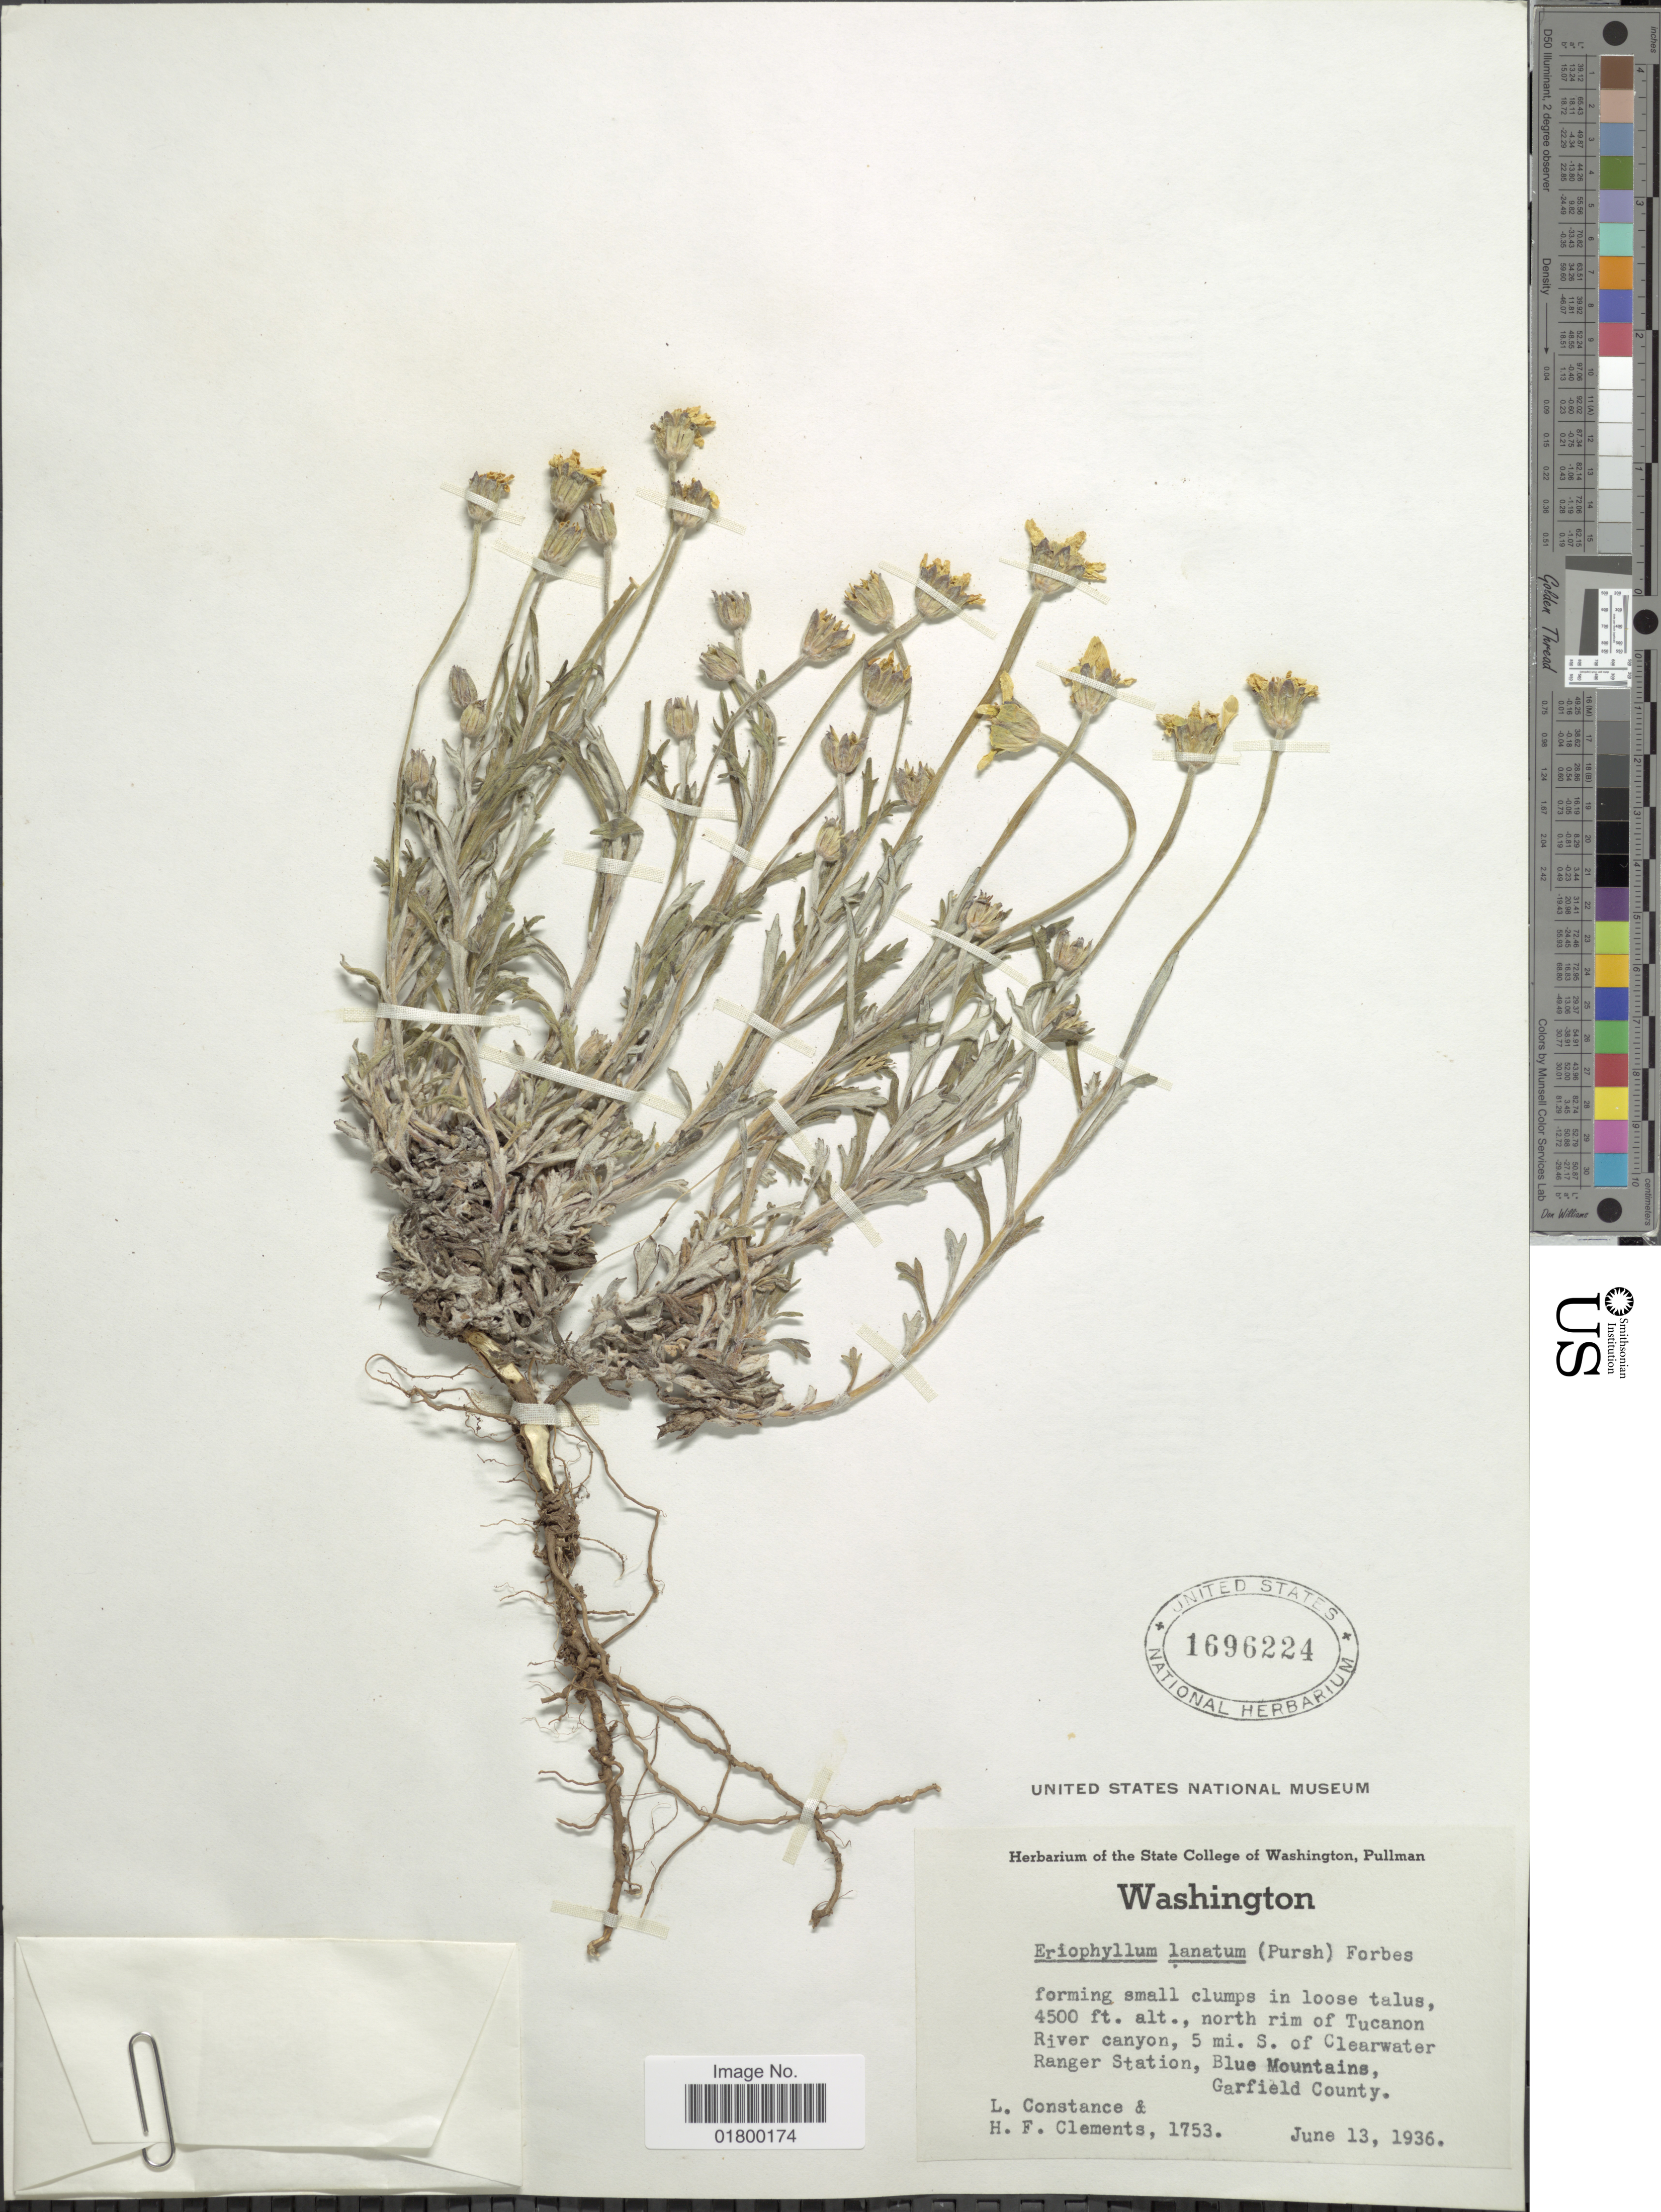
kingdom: Plantae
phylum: Tracheophyta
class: Magnoliopsida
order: Asterales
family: Asteraceae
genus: Eriophyllum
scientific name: Eriophyllum lanatum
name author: (Pursh) J. Forbes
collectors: L. Constance & H. Clements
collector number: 1753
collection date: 1936-06-13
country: United States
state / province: Washington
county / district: Garfield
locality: North rim of Tucanon River canyon, 5 mi. S. of Clearwater Ranger Station, Blue Mountains, Garfield County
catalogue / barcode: US 1696224